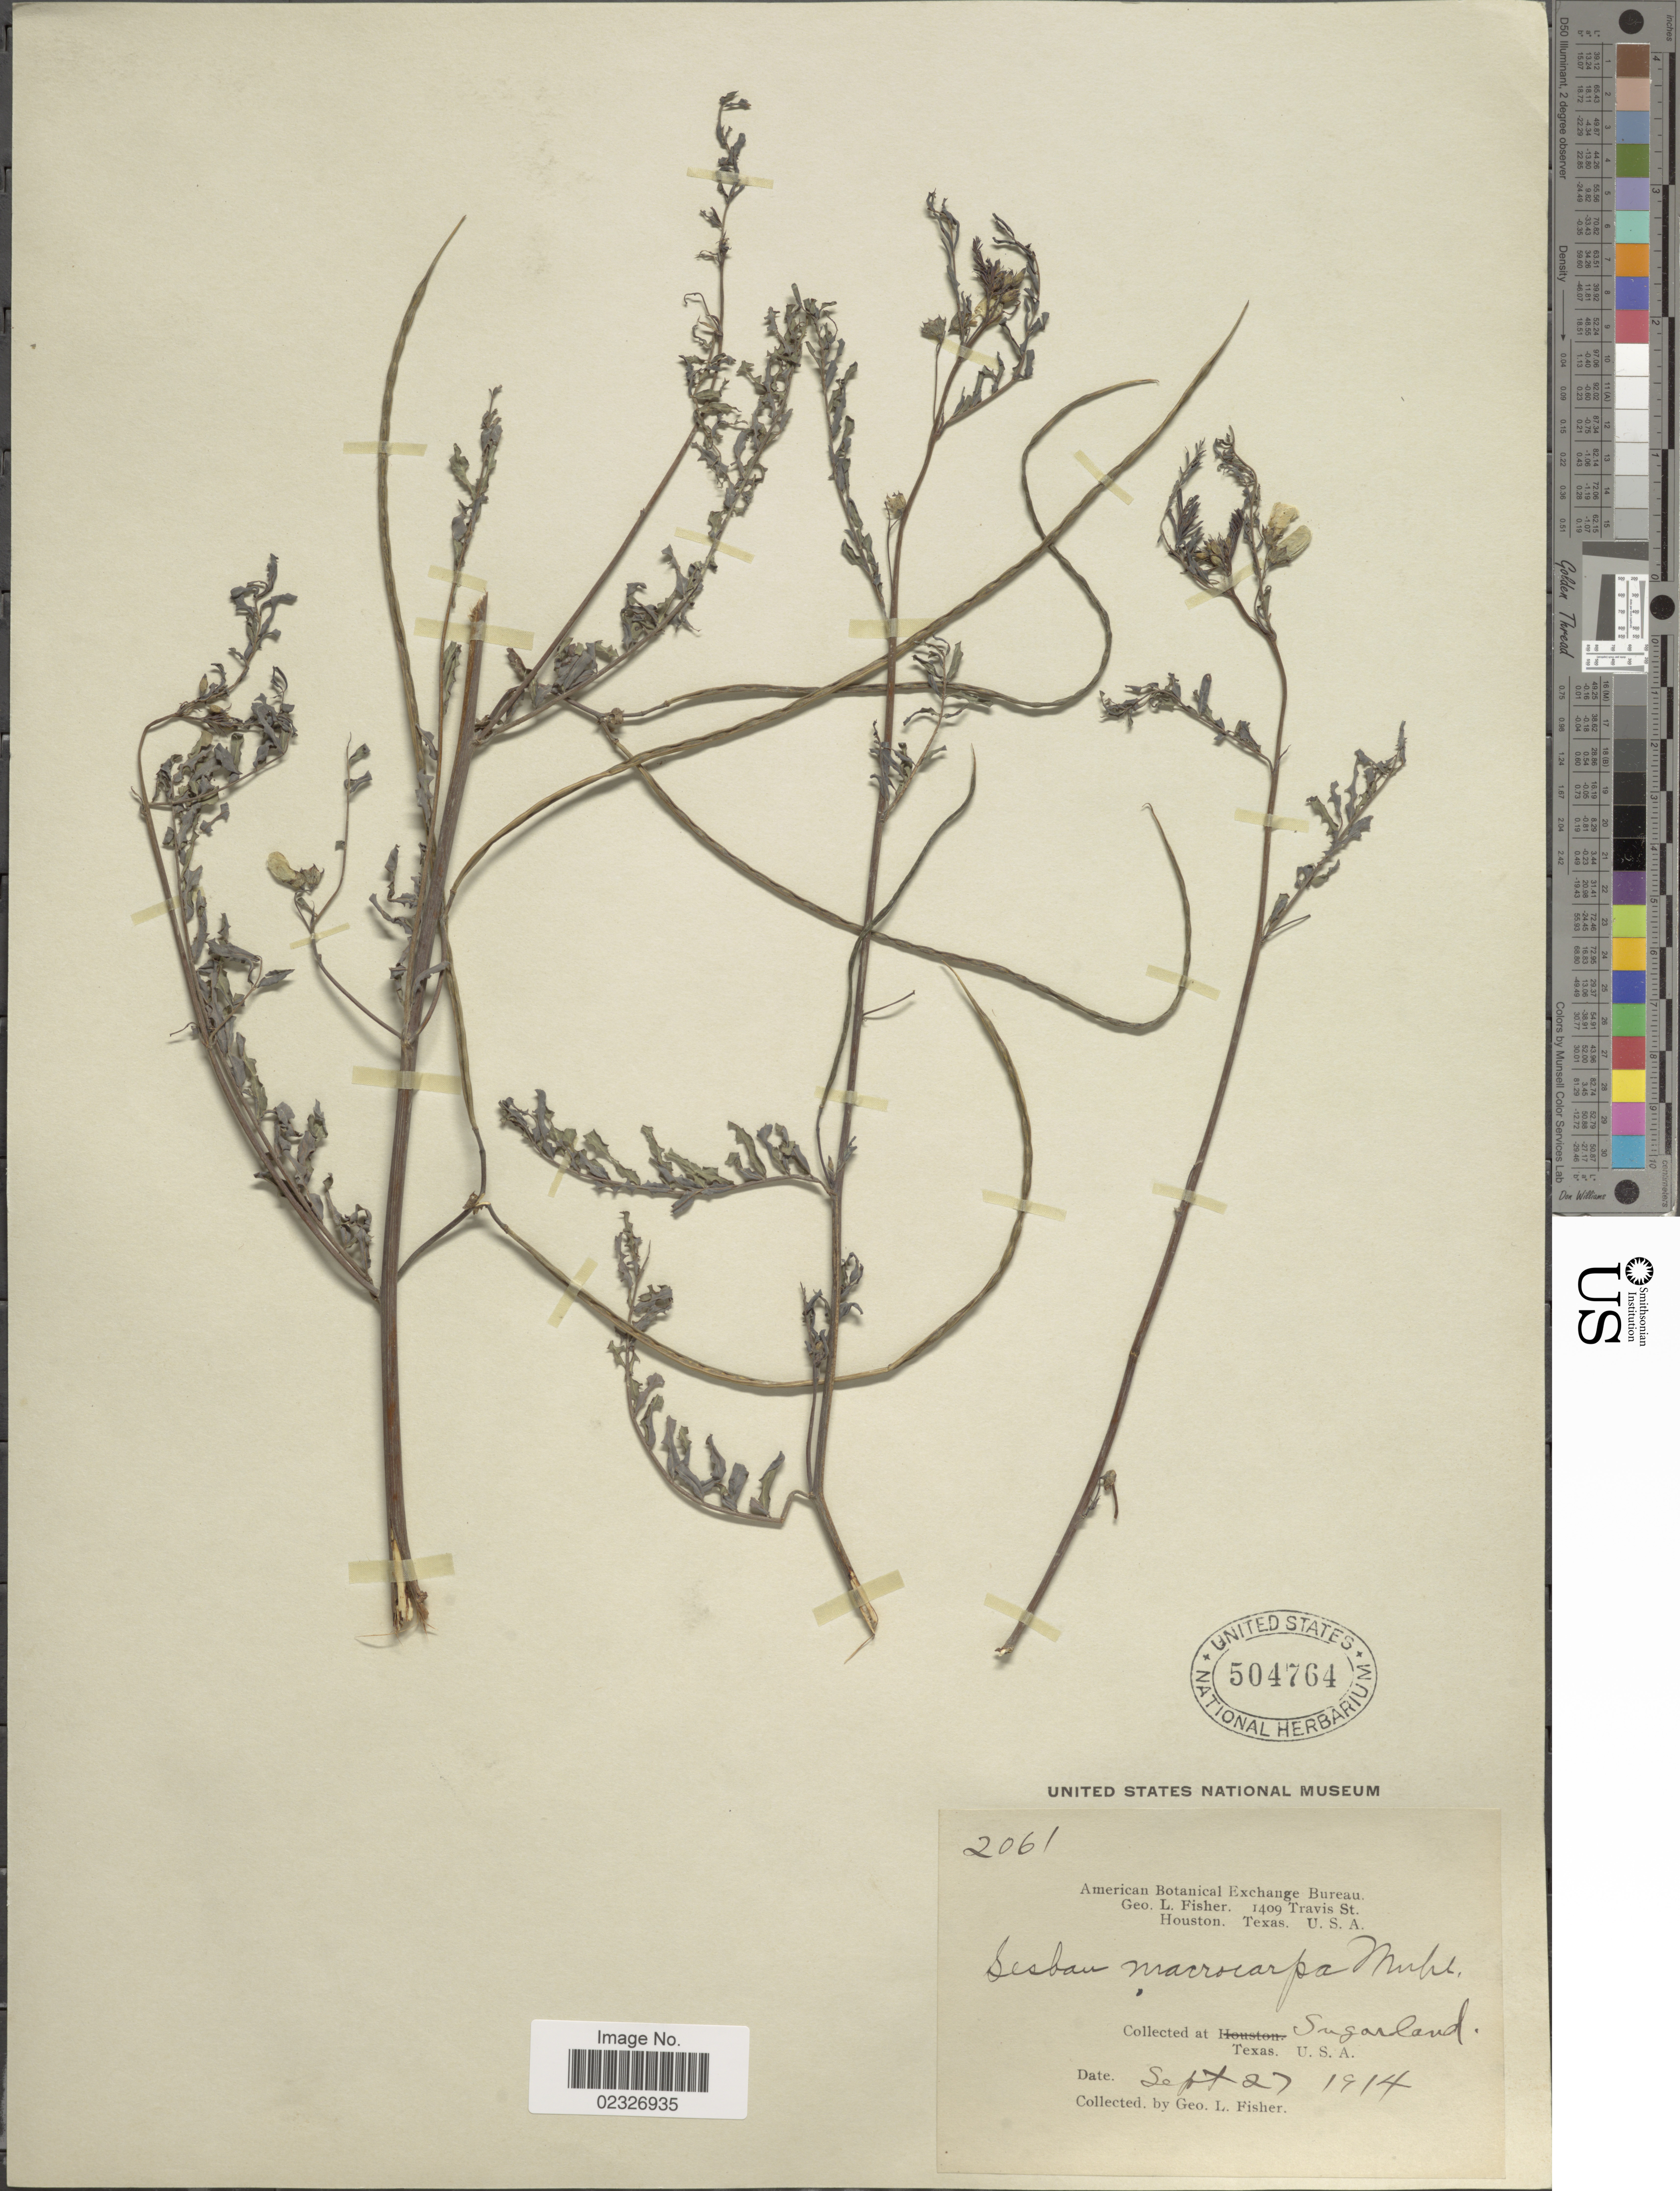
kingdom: Plantae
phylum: Tracheophyta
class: Magnoliopsida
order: Fabales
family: Fabaceae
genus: Sesbania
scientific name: Sesbania exaltata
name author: (Raf.) Cory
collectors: G. L. Fisher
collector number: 2061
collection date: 1914-09-27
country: United States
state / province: Texas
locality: Sugarland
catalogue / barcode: US 504764